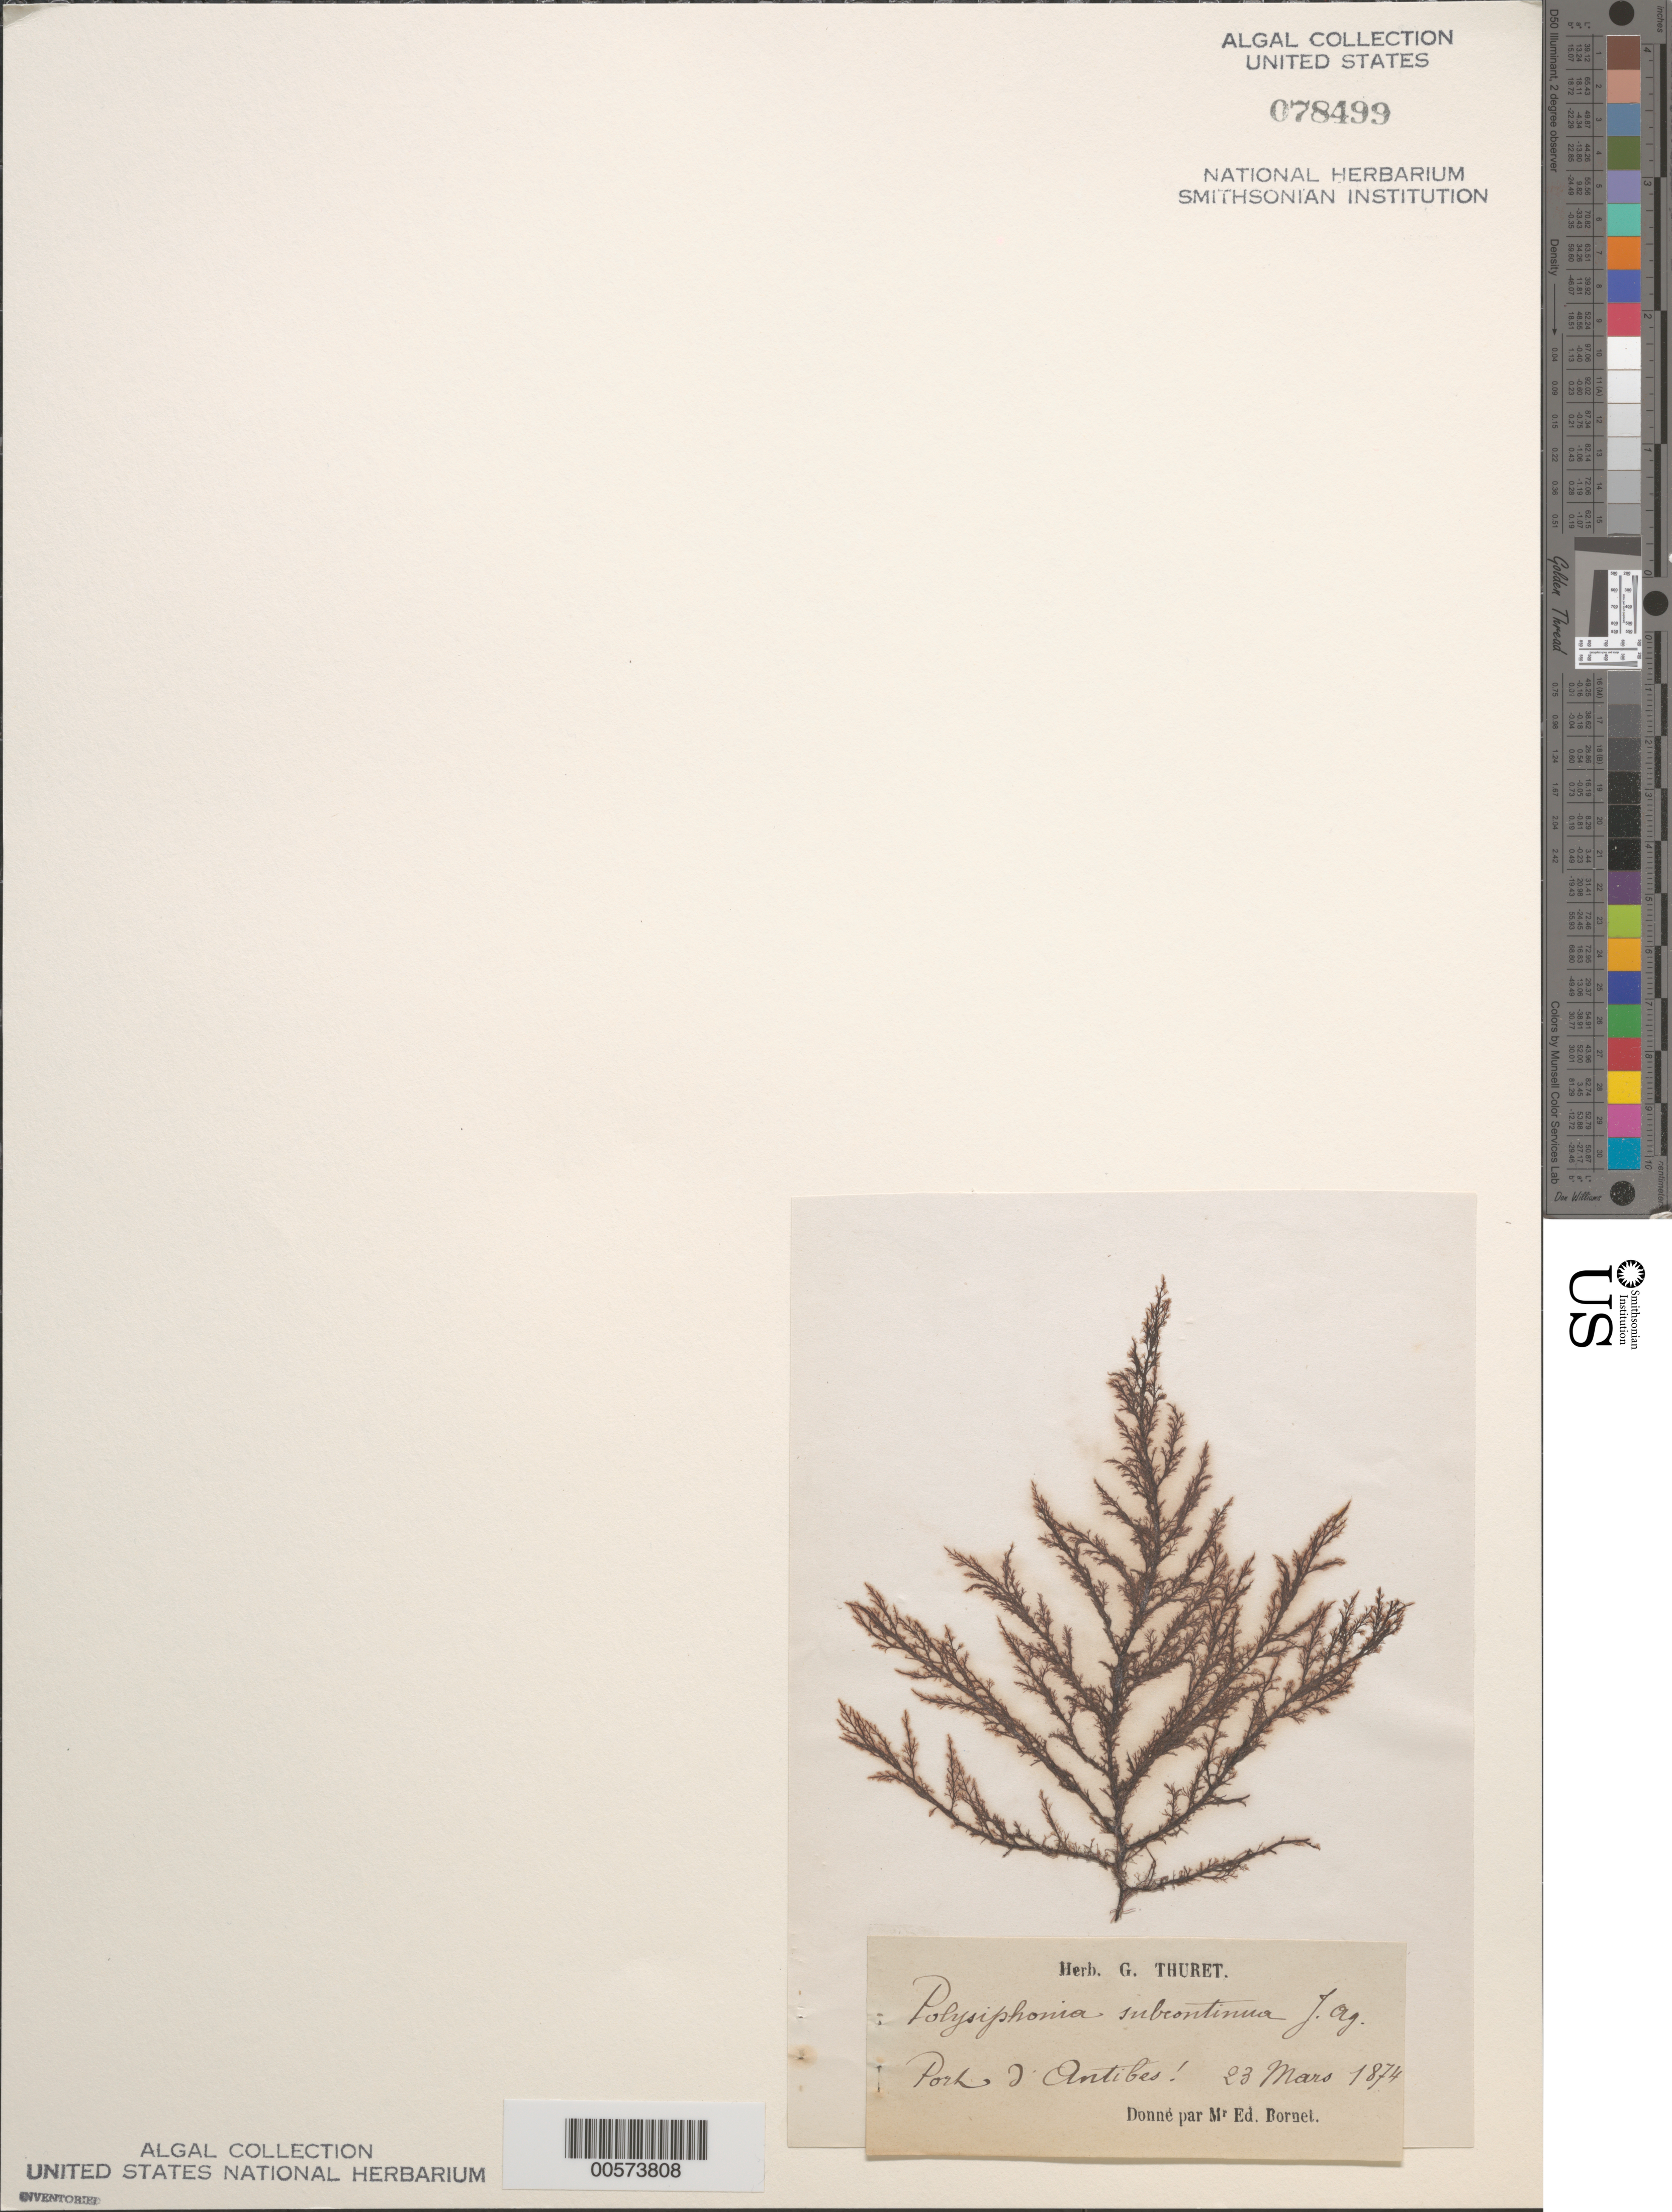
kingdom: Plantae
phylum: Rhodophyta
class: Florideophyceae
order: Ceramiales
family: Rhodomelaceae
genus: Polysiphonia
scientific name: Polysiphonia subcontinua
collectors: Thuret, G. (herbarium)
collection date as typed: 23 Mar 1874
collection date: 1874-03-23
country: France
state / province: Provence-Alpes-Côte d'Azur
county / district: Alpes-Maritimes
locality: Port d'Antibes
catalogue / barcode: US 78499